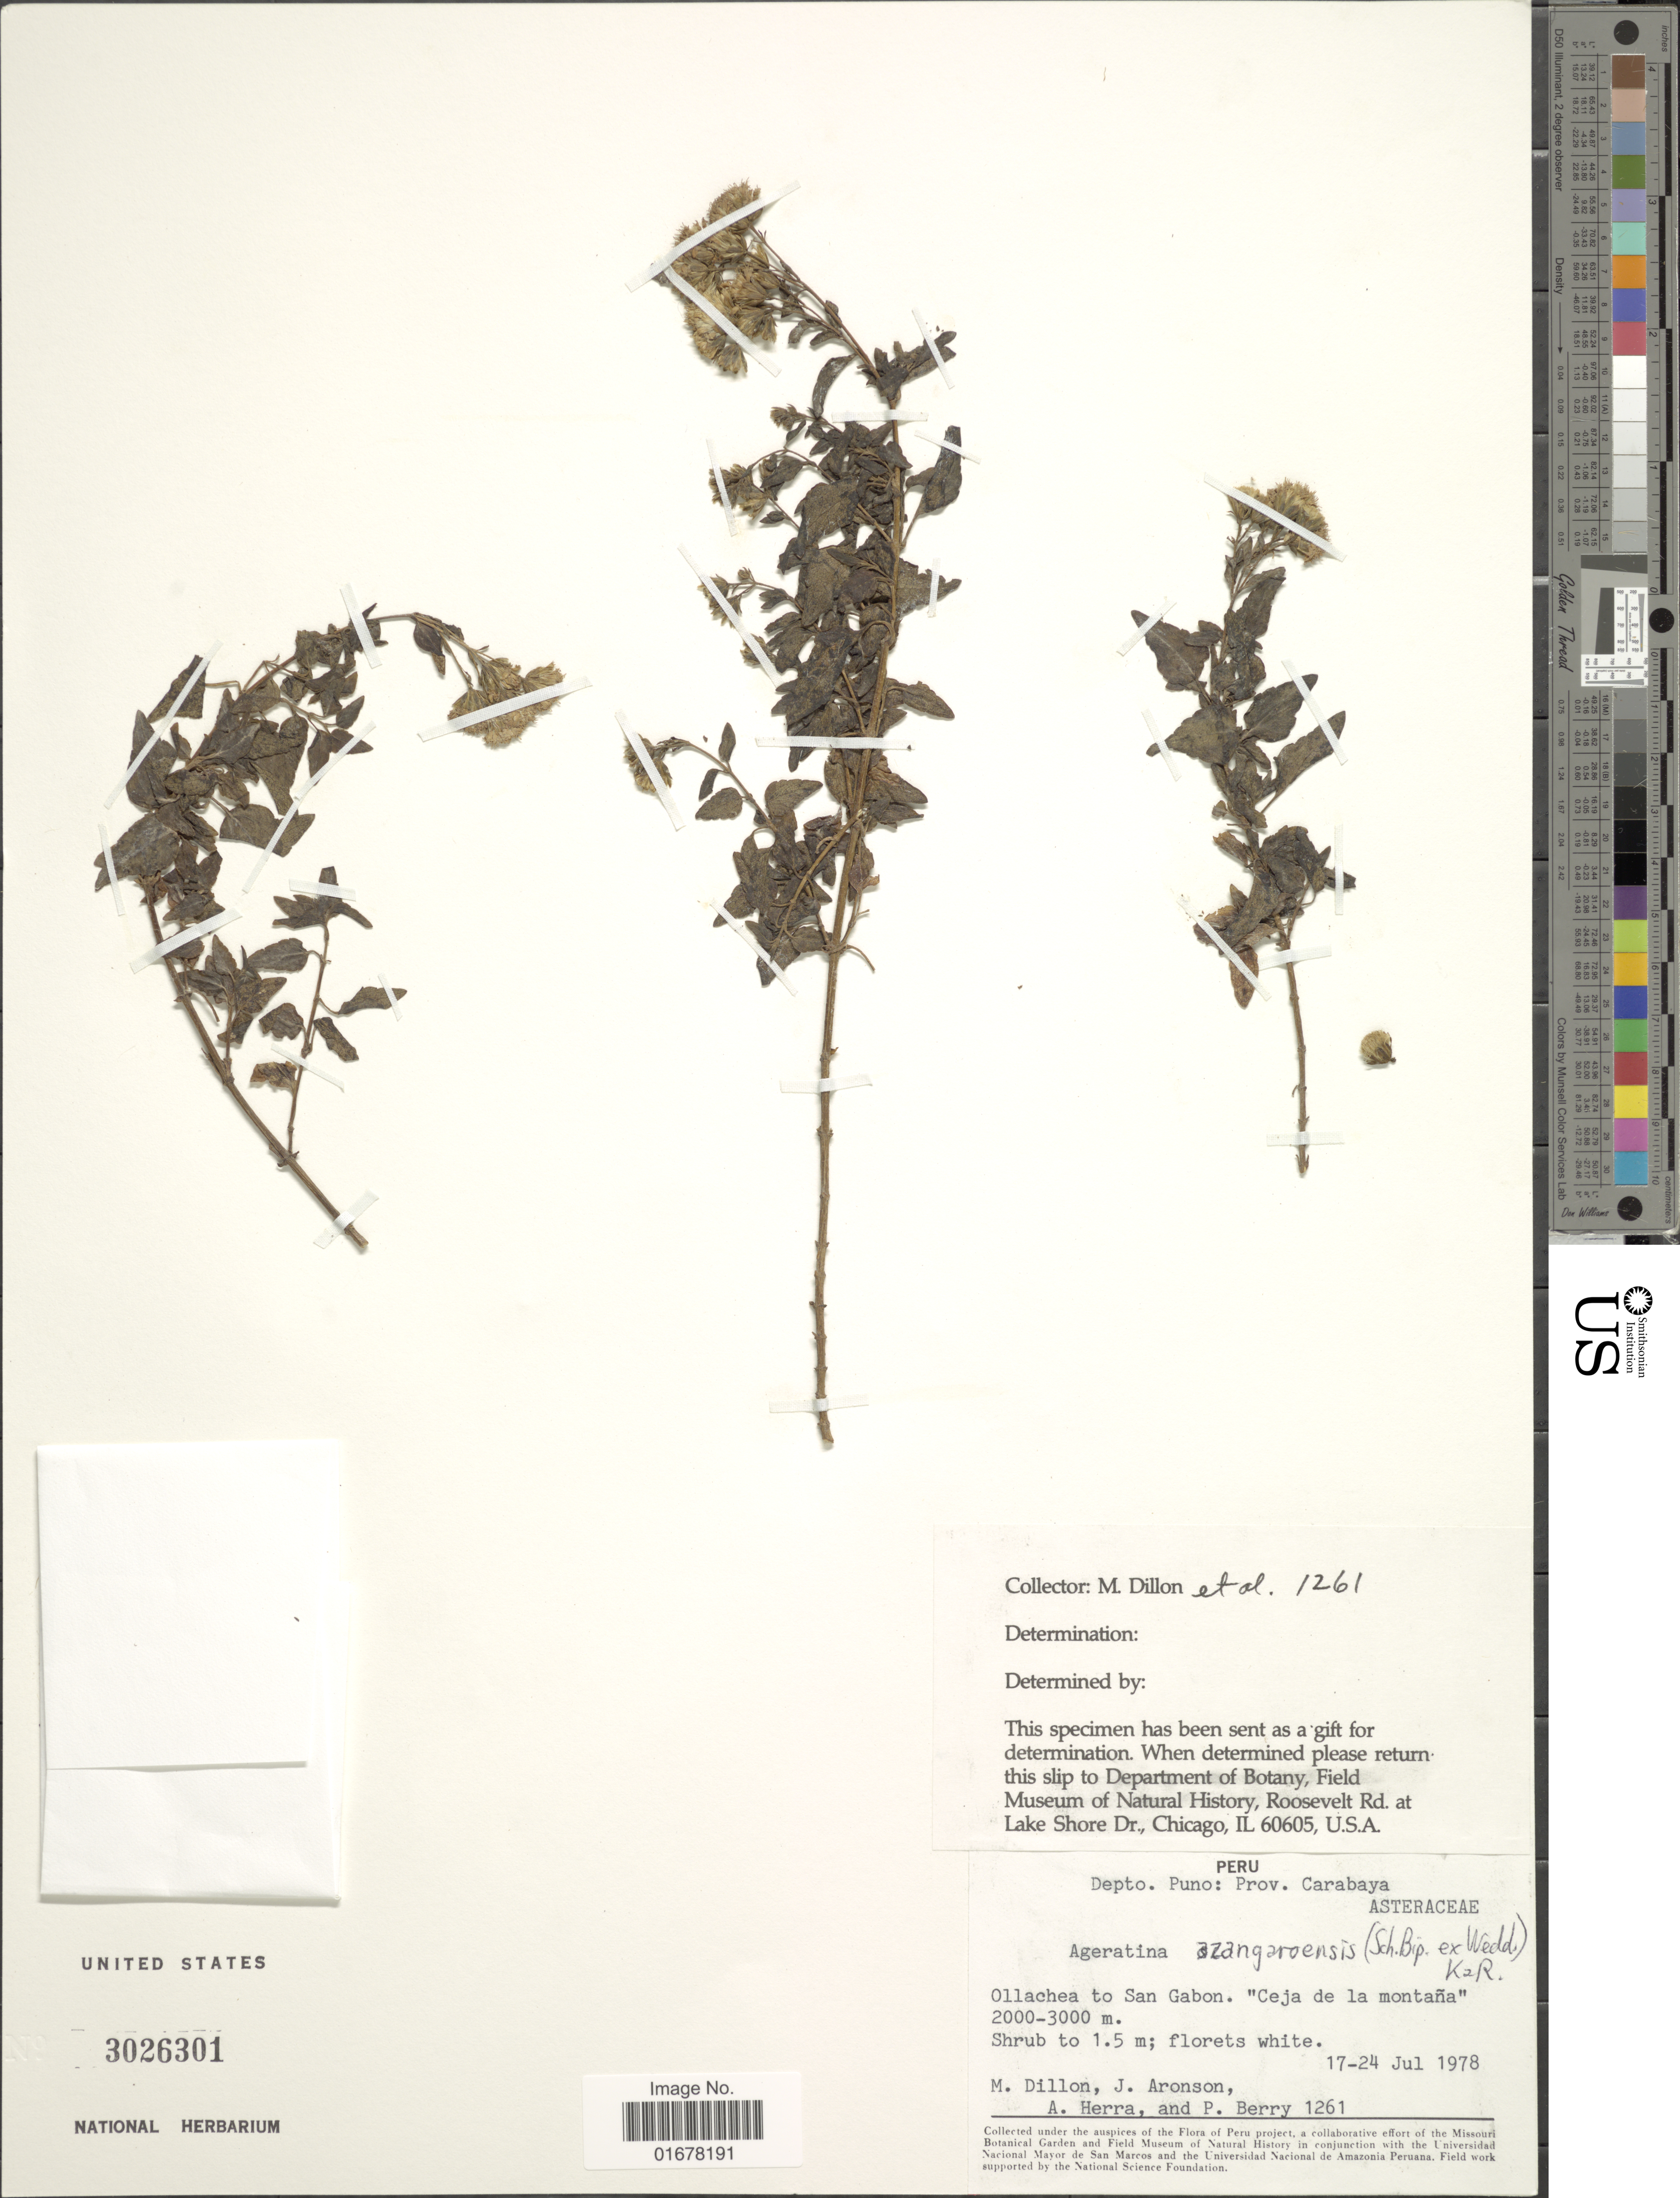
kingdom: Plantae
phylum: Tracheophyta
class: Magnoliopsida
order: Asterales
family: Asteraceae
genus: Ageratina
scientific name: Ageratina azangaroensis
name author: (Sch. Bip. ex Wedd.) R.M. King & H. Rob.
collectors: M. O. Dillon, J. Aronson, A. Herra & P. Berry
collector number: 1261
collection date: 1978-07-17/1978-07-24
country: Peru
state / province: Puno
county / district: Carabaya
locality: Depto. Puno, Prov. Carabaya, Ollachea to San Gabon, "Ceja de la montana"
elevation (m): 2000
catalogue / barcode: US 3026301